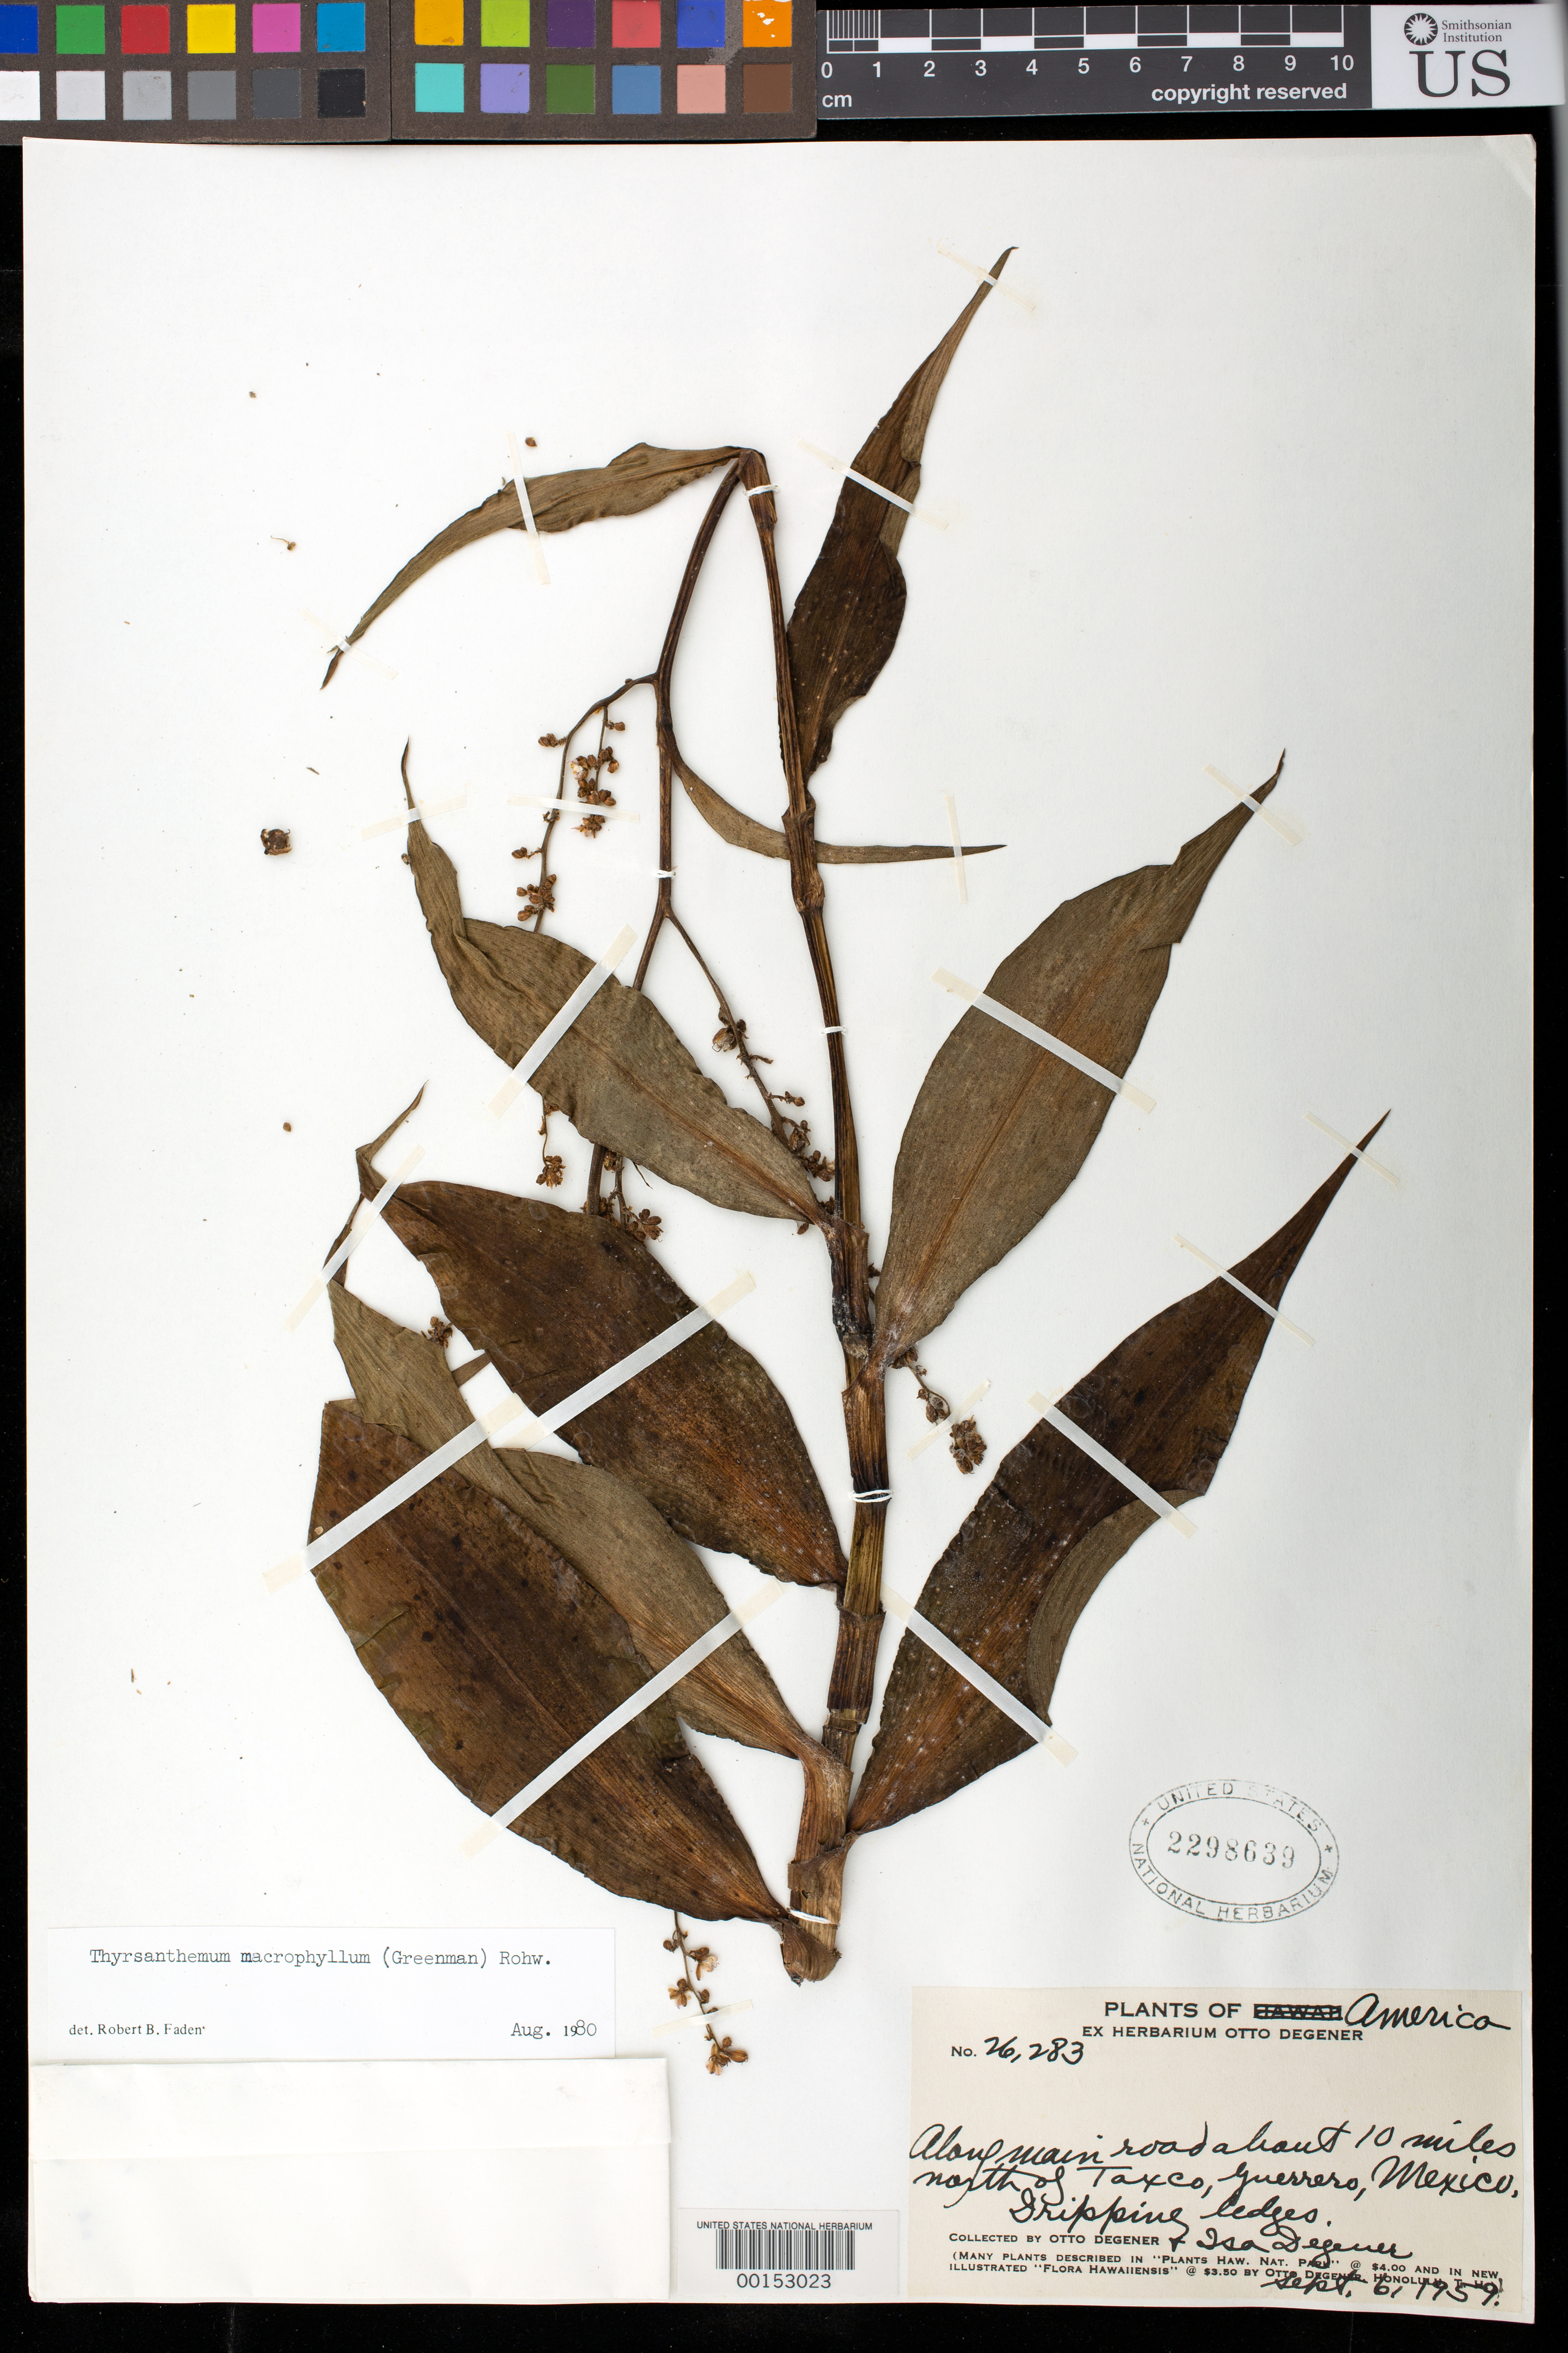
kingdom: Plantae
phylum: Tracheophyta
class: Liliopsida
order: Commelinales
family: Commelinaceae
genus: Thyrsanthemum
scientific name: Thyrsanthemum macrophyllum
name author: (Greenm.) Rohw.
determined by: Faden, Robert B., (US), Smithsonian Institution - National Museum of Natural History (UNITED STATES)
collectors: O. Degener & I. Degener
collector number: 26283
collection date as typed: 16 Sep 1959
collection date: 1959-09-16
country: Mexico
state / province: Guerrero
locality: N of Taxco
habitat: Roadside, dripping ledges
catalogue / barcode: US 2298639